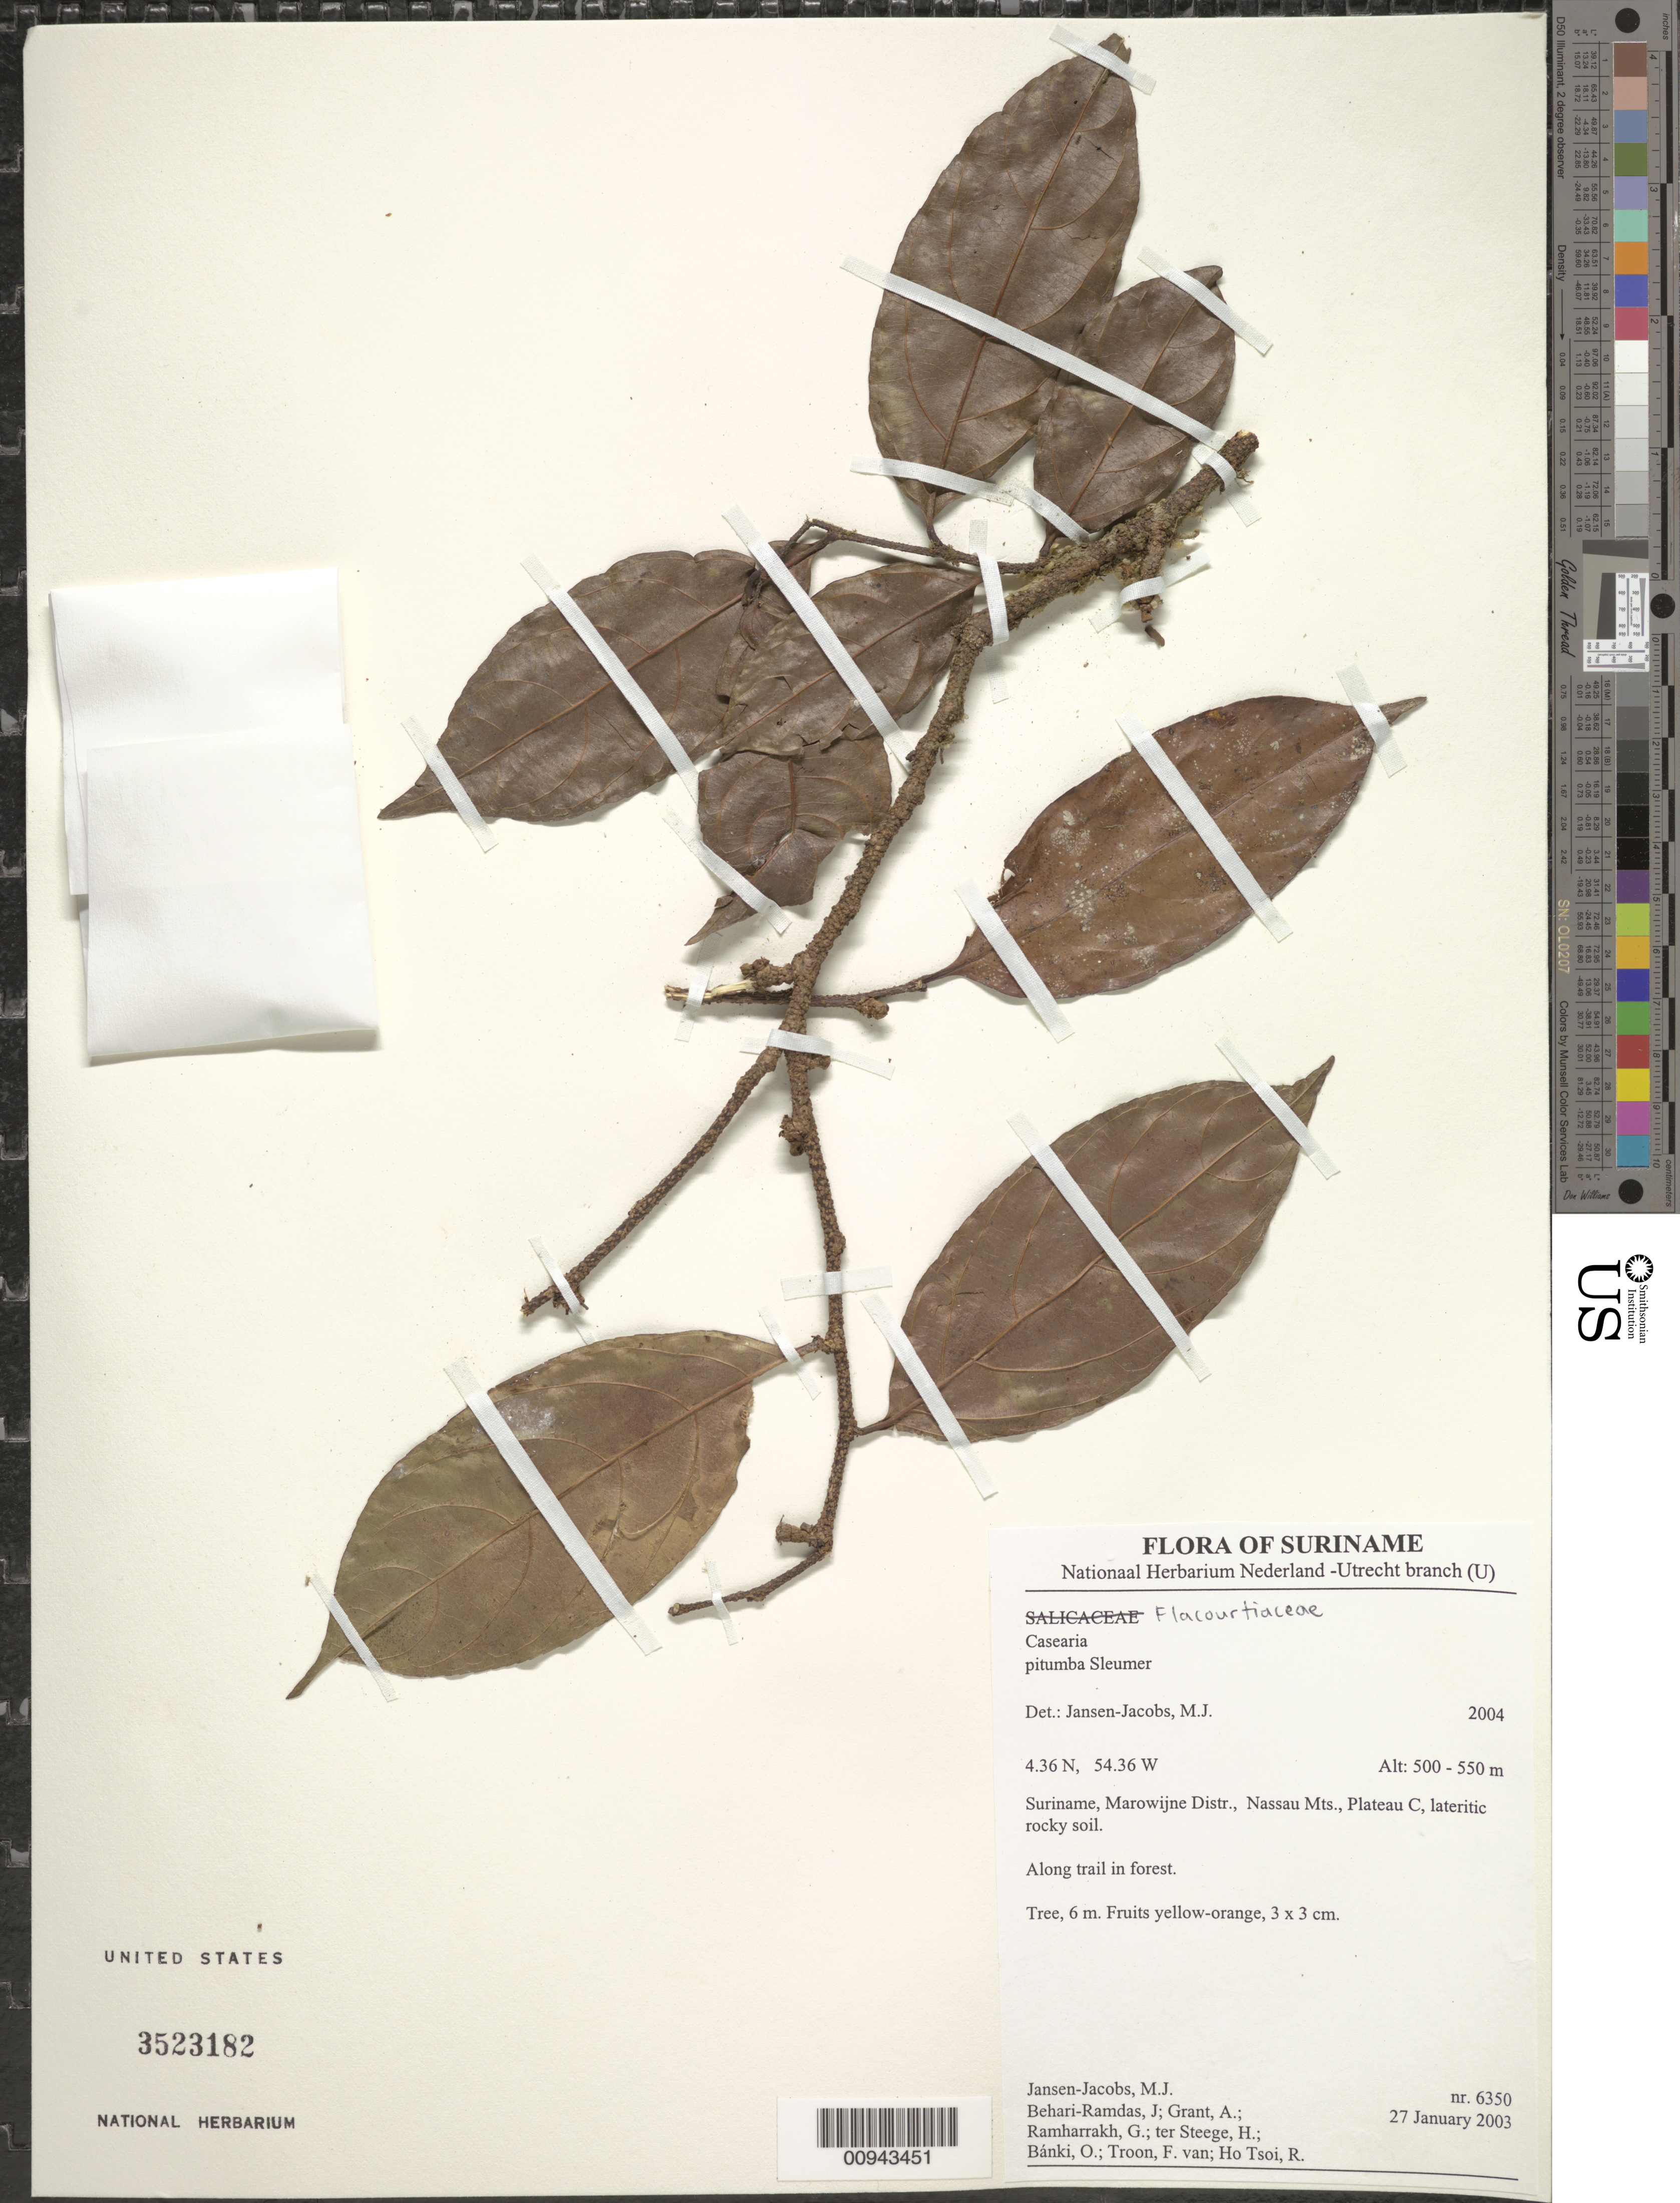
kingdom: Plantae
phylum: Tracheophyta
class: Magnoliopsida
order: Malpighiales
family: Salicaceae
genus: Casearia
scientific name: Casearia pitumba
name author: Sleumer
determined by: Jansen-Jacobs, M. J., (U), Nationaal Herbarium Nederland, Utrecht University branch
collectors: M. J. Jansen-Jacobs, J. Behari-Ramdas, A. Grant, G. Ramharrakh, H. ter Steege, O. Bánki, F. Van Troon & R. Ho Tsoi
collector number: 6350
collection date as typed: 27-Jan-03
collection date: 2003-01-27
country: Suriname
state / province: Marowijne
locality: Nassau Mts., Plateau C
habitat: Lateritic rocky soil. Along trail in forest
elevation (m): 500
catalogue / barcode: US 3523182